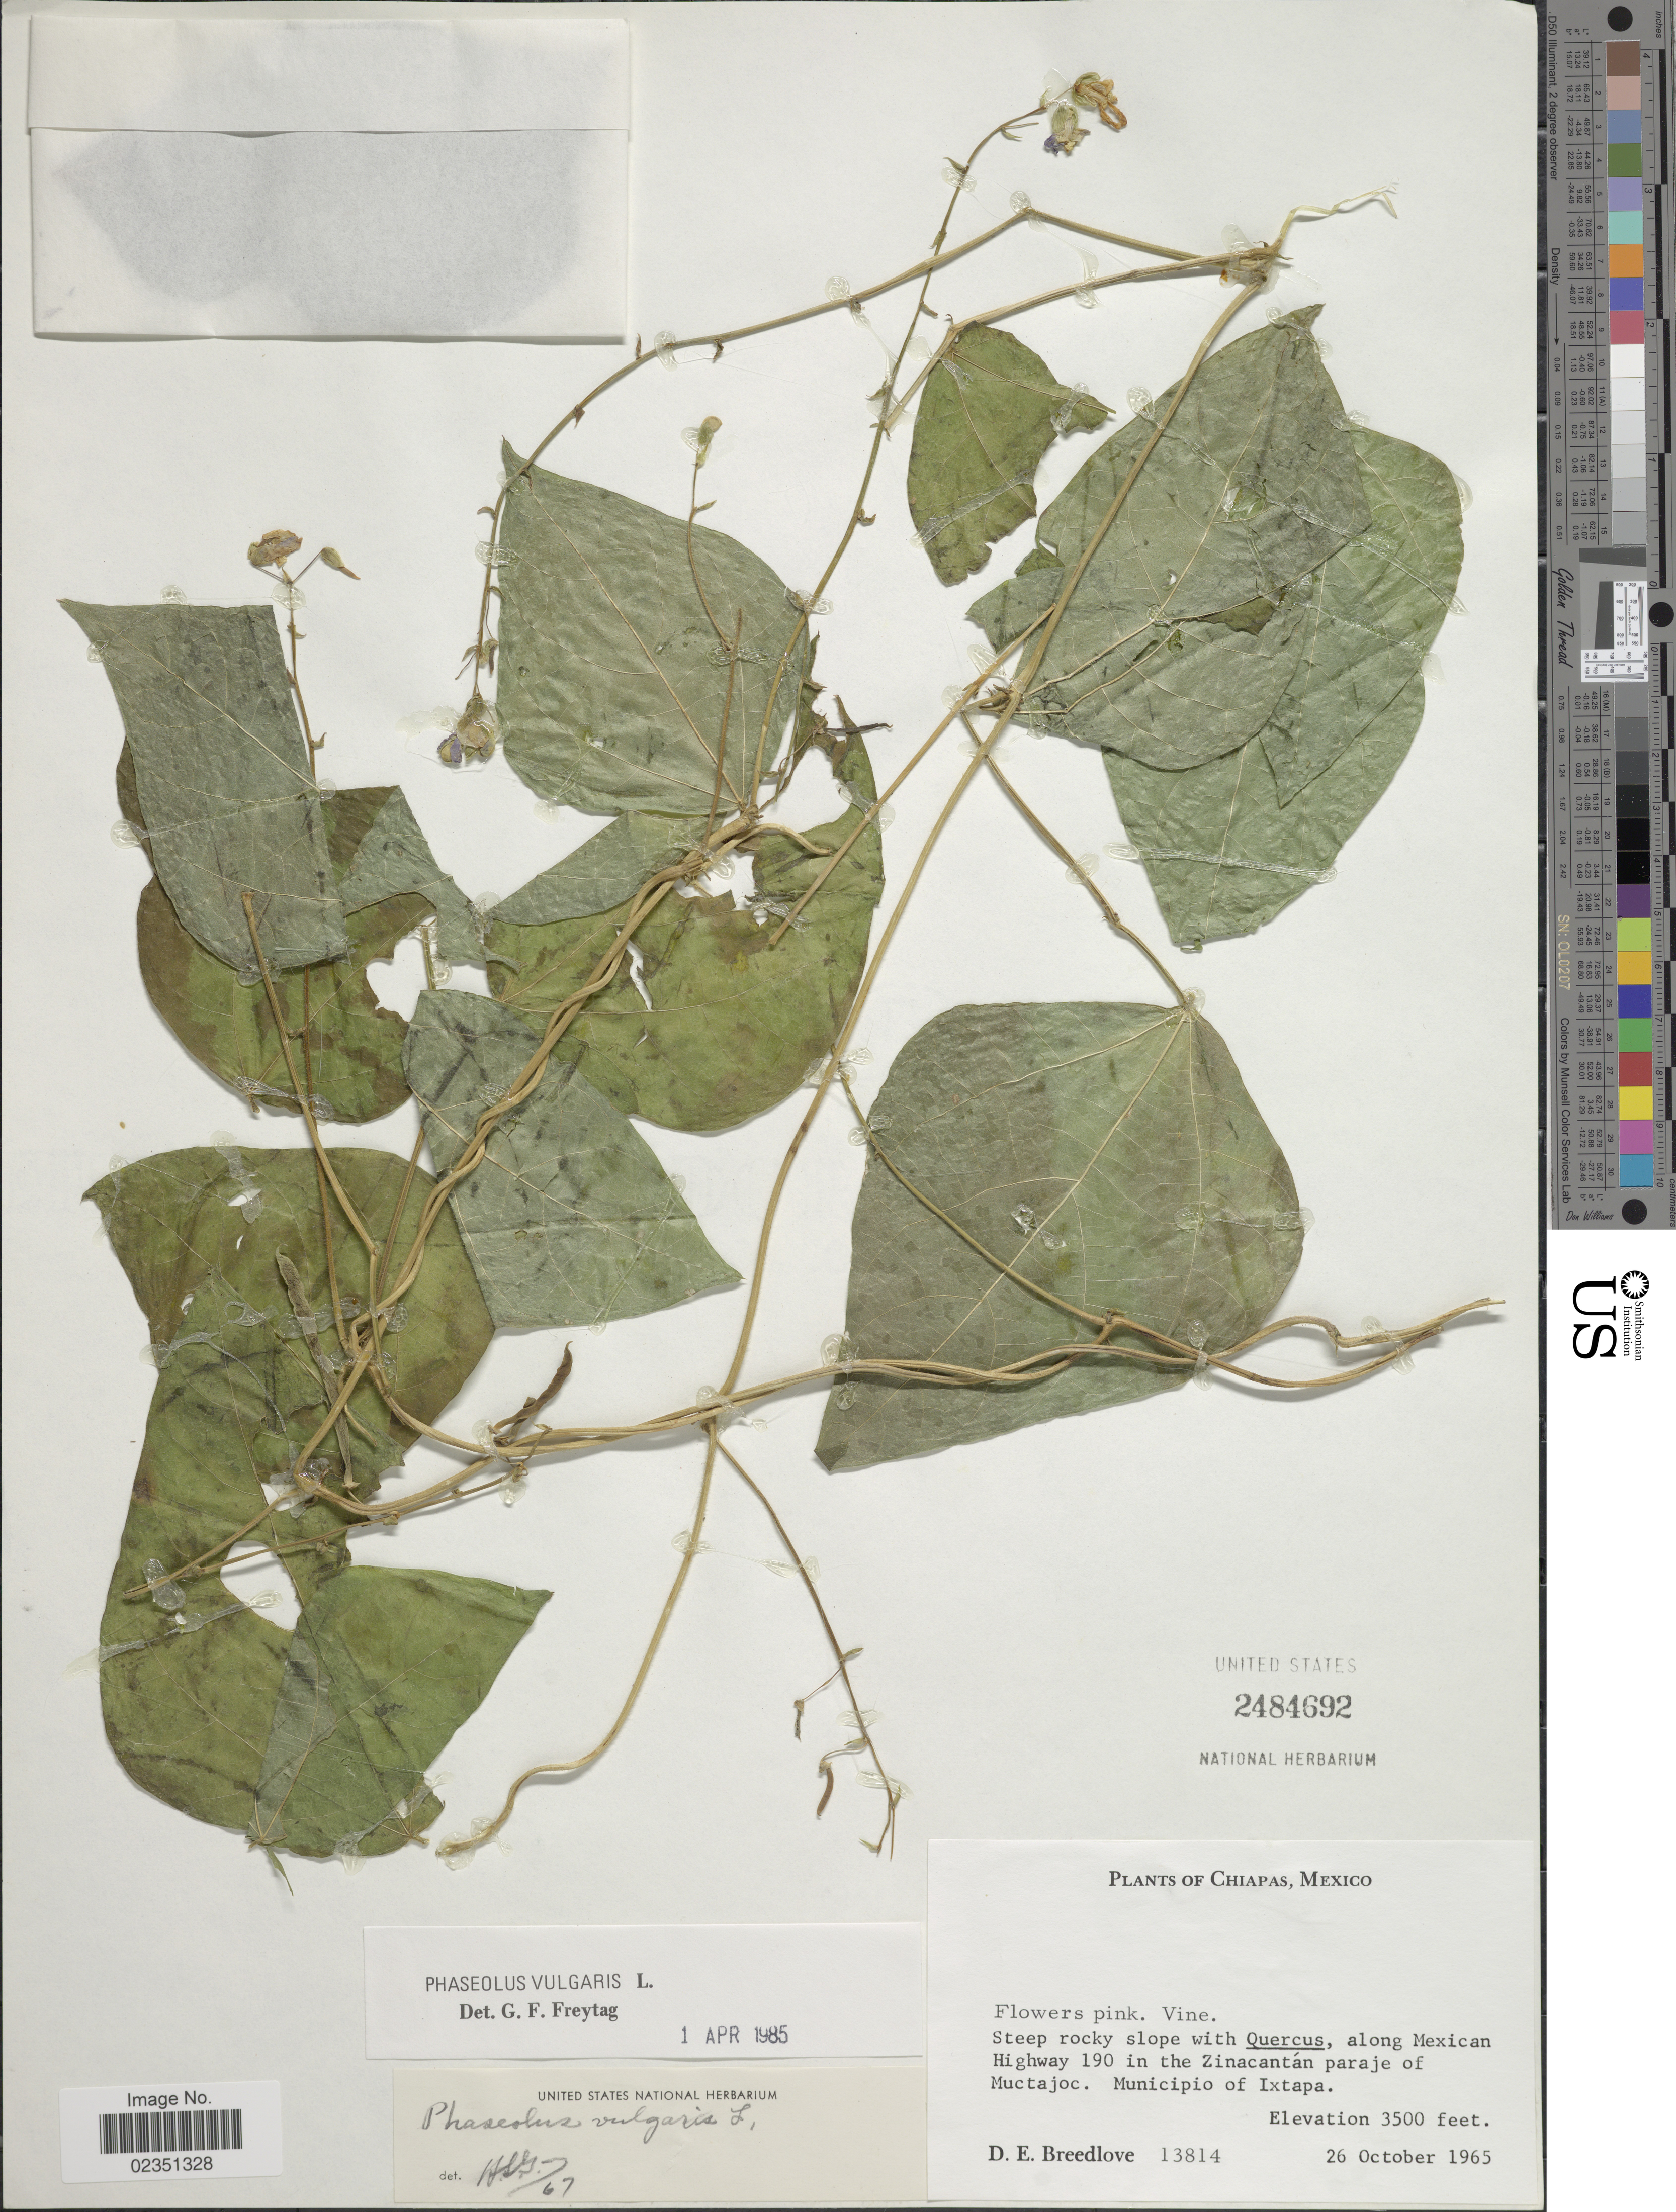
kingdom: Plantae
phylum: Tracheophyta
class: Magnoliopsida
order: Fabales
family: Fabaceae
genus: Phaseolus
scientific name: Phaseolus vulgaris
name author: L.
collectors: D. E. Breedlove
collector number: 13814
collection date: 1965-10-26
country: Mexico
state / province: Chiapas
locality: Along Mexican Highway 190 in the Zinacantan paraje of Muctajoc. Municipio of Ixtapa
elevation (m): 1067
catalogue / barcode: US 2484692